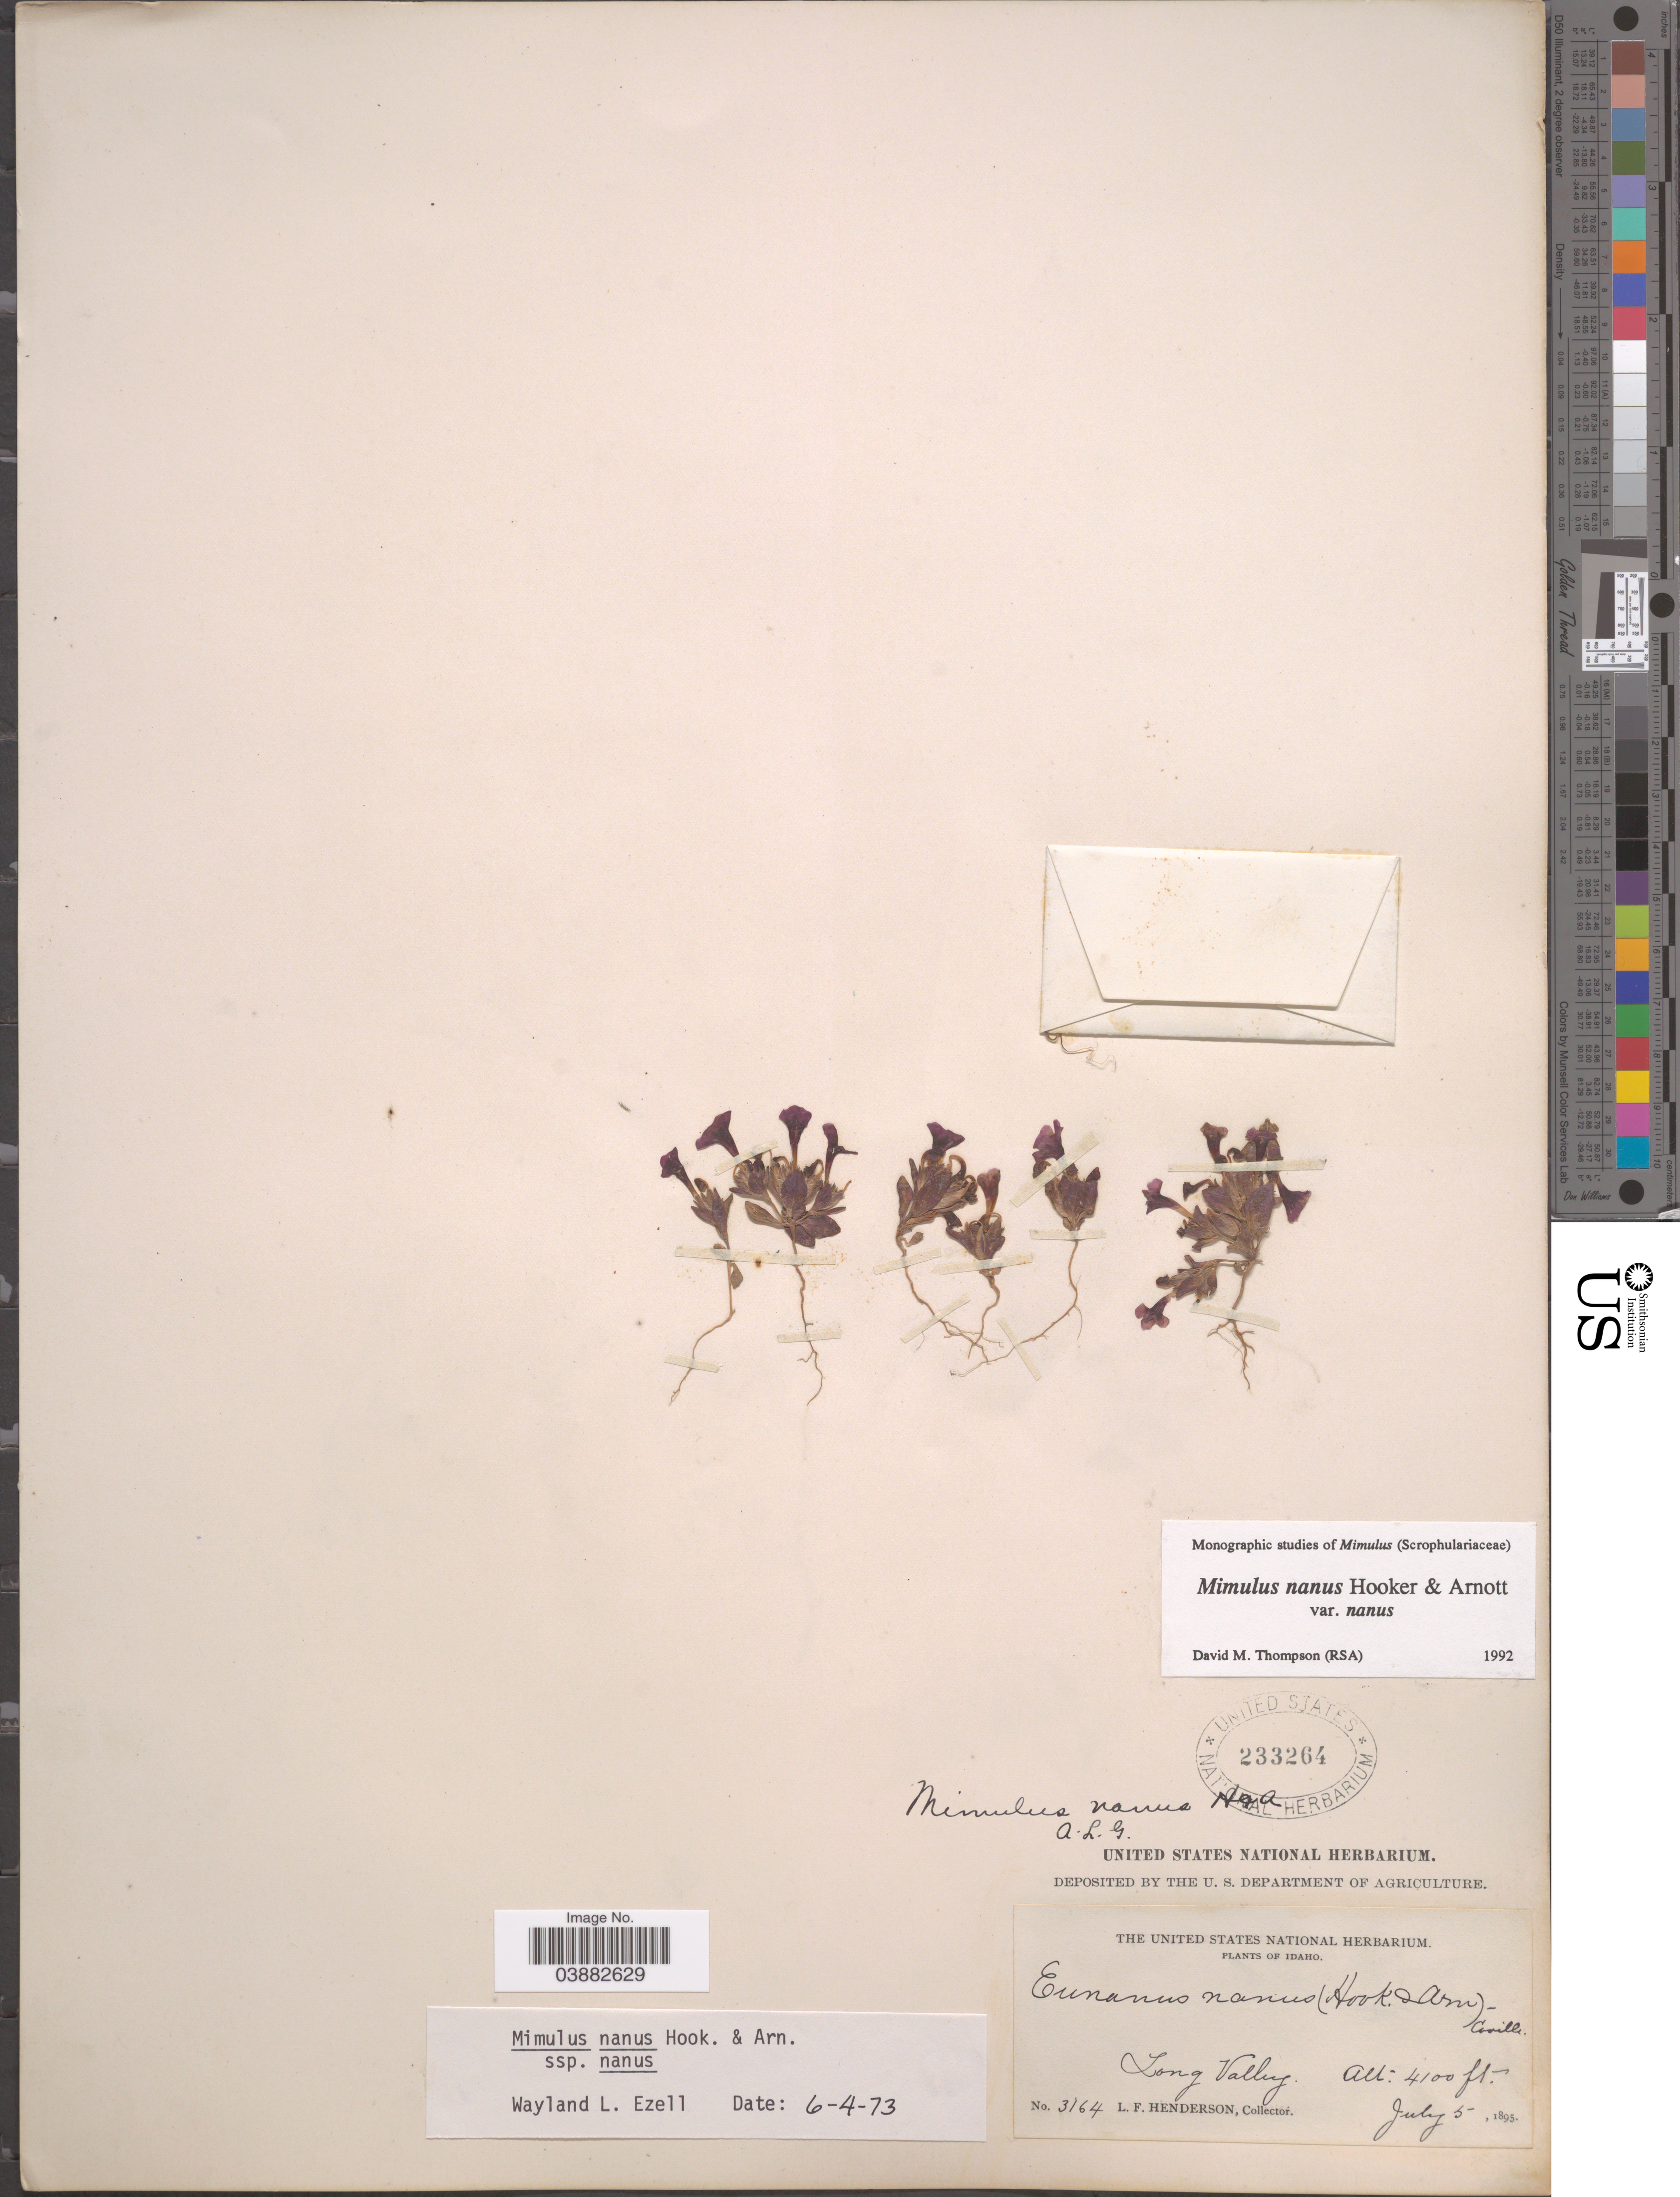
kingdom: Plantae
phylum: Tracheophyta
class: Magnoliopsida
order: Lamiales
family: Phrymaceae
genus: Mimulus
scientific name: Mimulus nanus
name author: Hook. & Arn.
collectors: L. Henderson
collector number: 3164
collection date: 1895-07-05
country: United States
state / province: Idaho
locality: Long Valley.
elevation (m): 1250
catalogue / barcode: US 233264